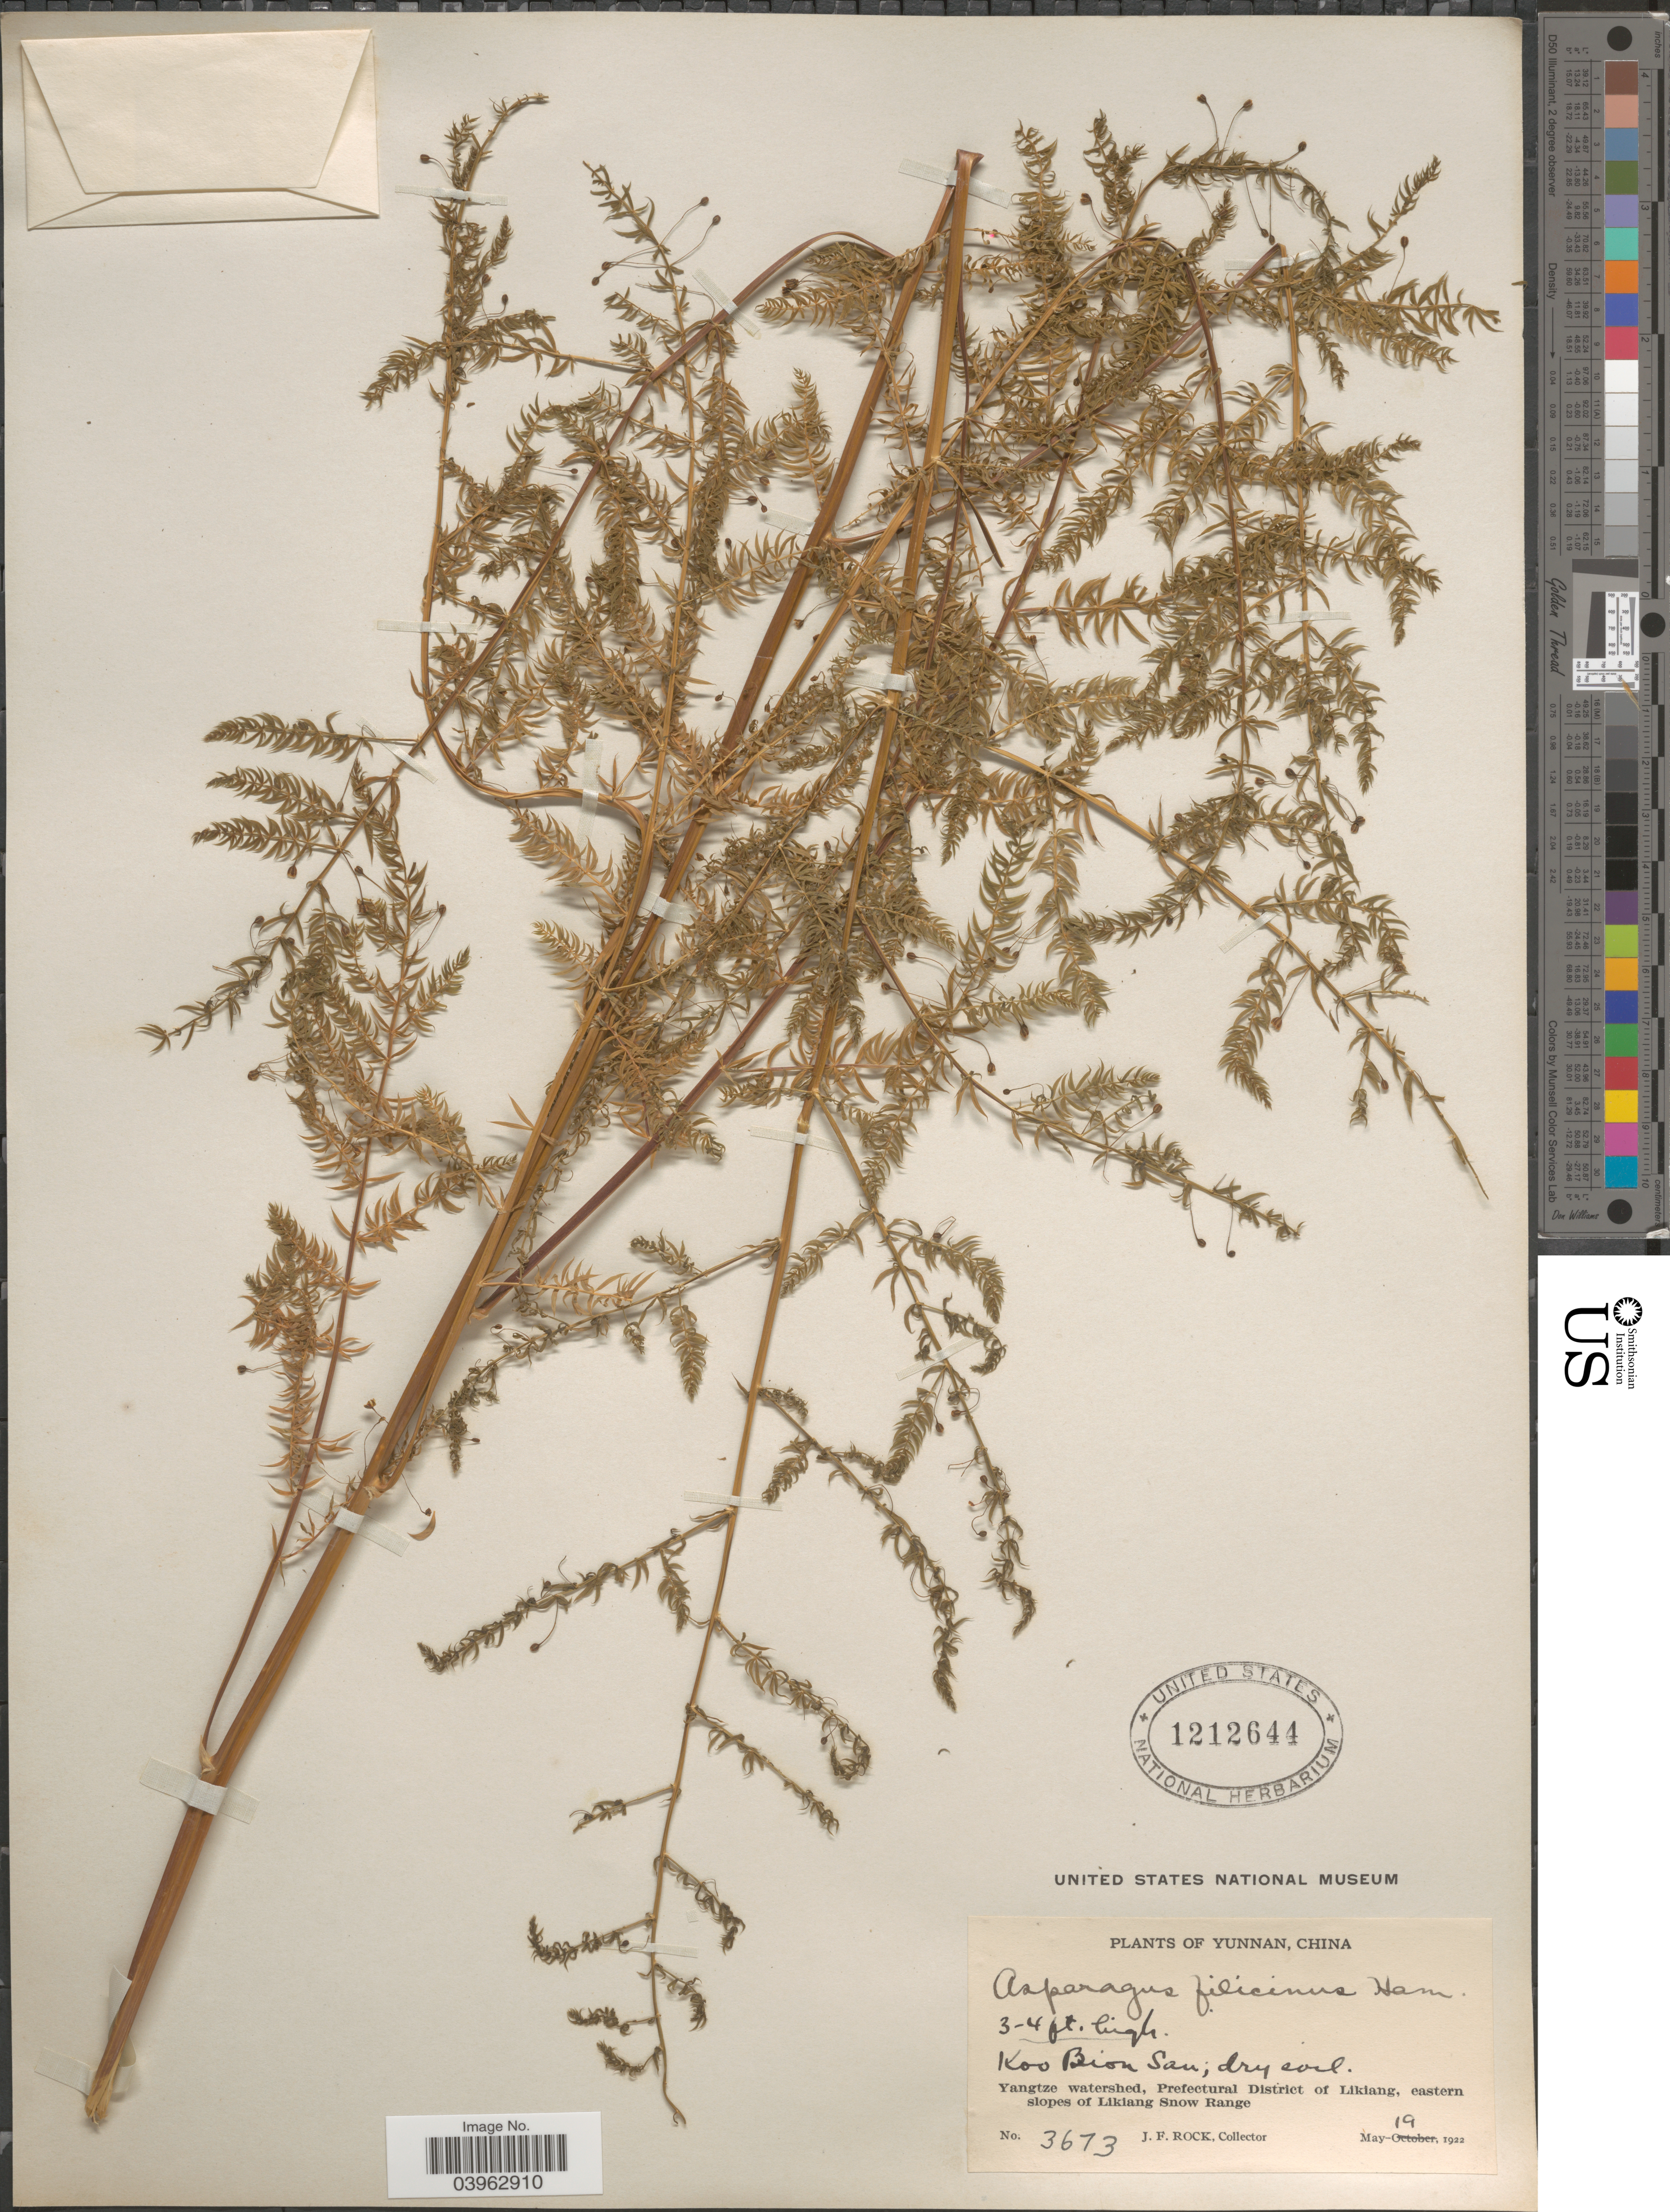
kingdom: Plantae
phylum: Tracheophyta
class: Liliopsida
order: Asparagales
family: Asparagaceae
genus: Asparagus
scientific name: Asparagus filicinus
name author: Buch.-Ham. ex D. Don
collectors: J. Rock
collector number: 3673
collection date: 1922-05-19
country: China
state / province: Yunnan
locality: Koo Bion San; Yangtze watershed, Prefectural District of Likiang, eastern slopes of Likiang Snow Range.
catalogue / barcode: US 1212644